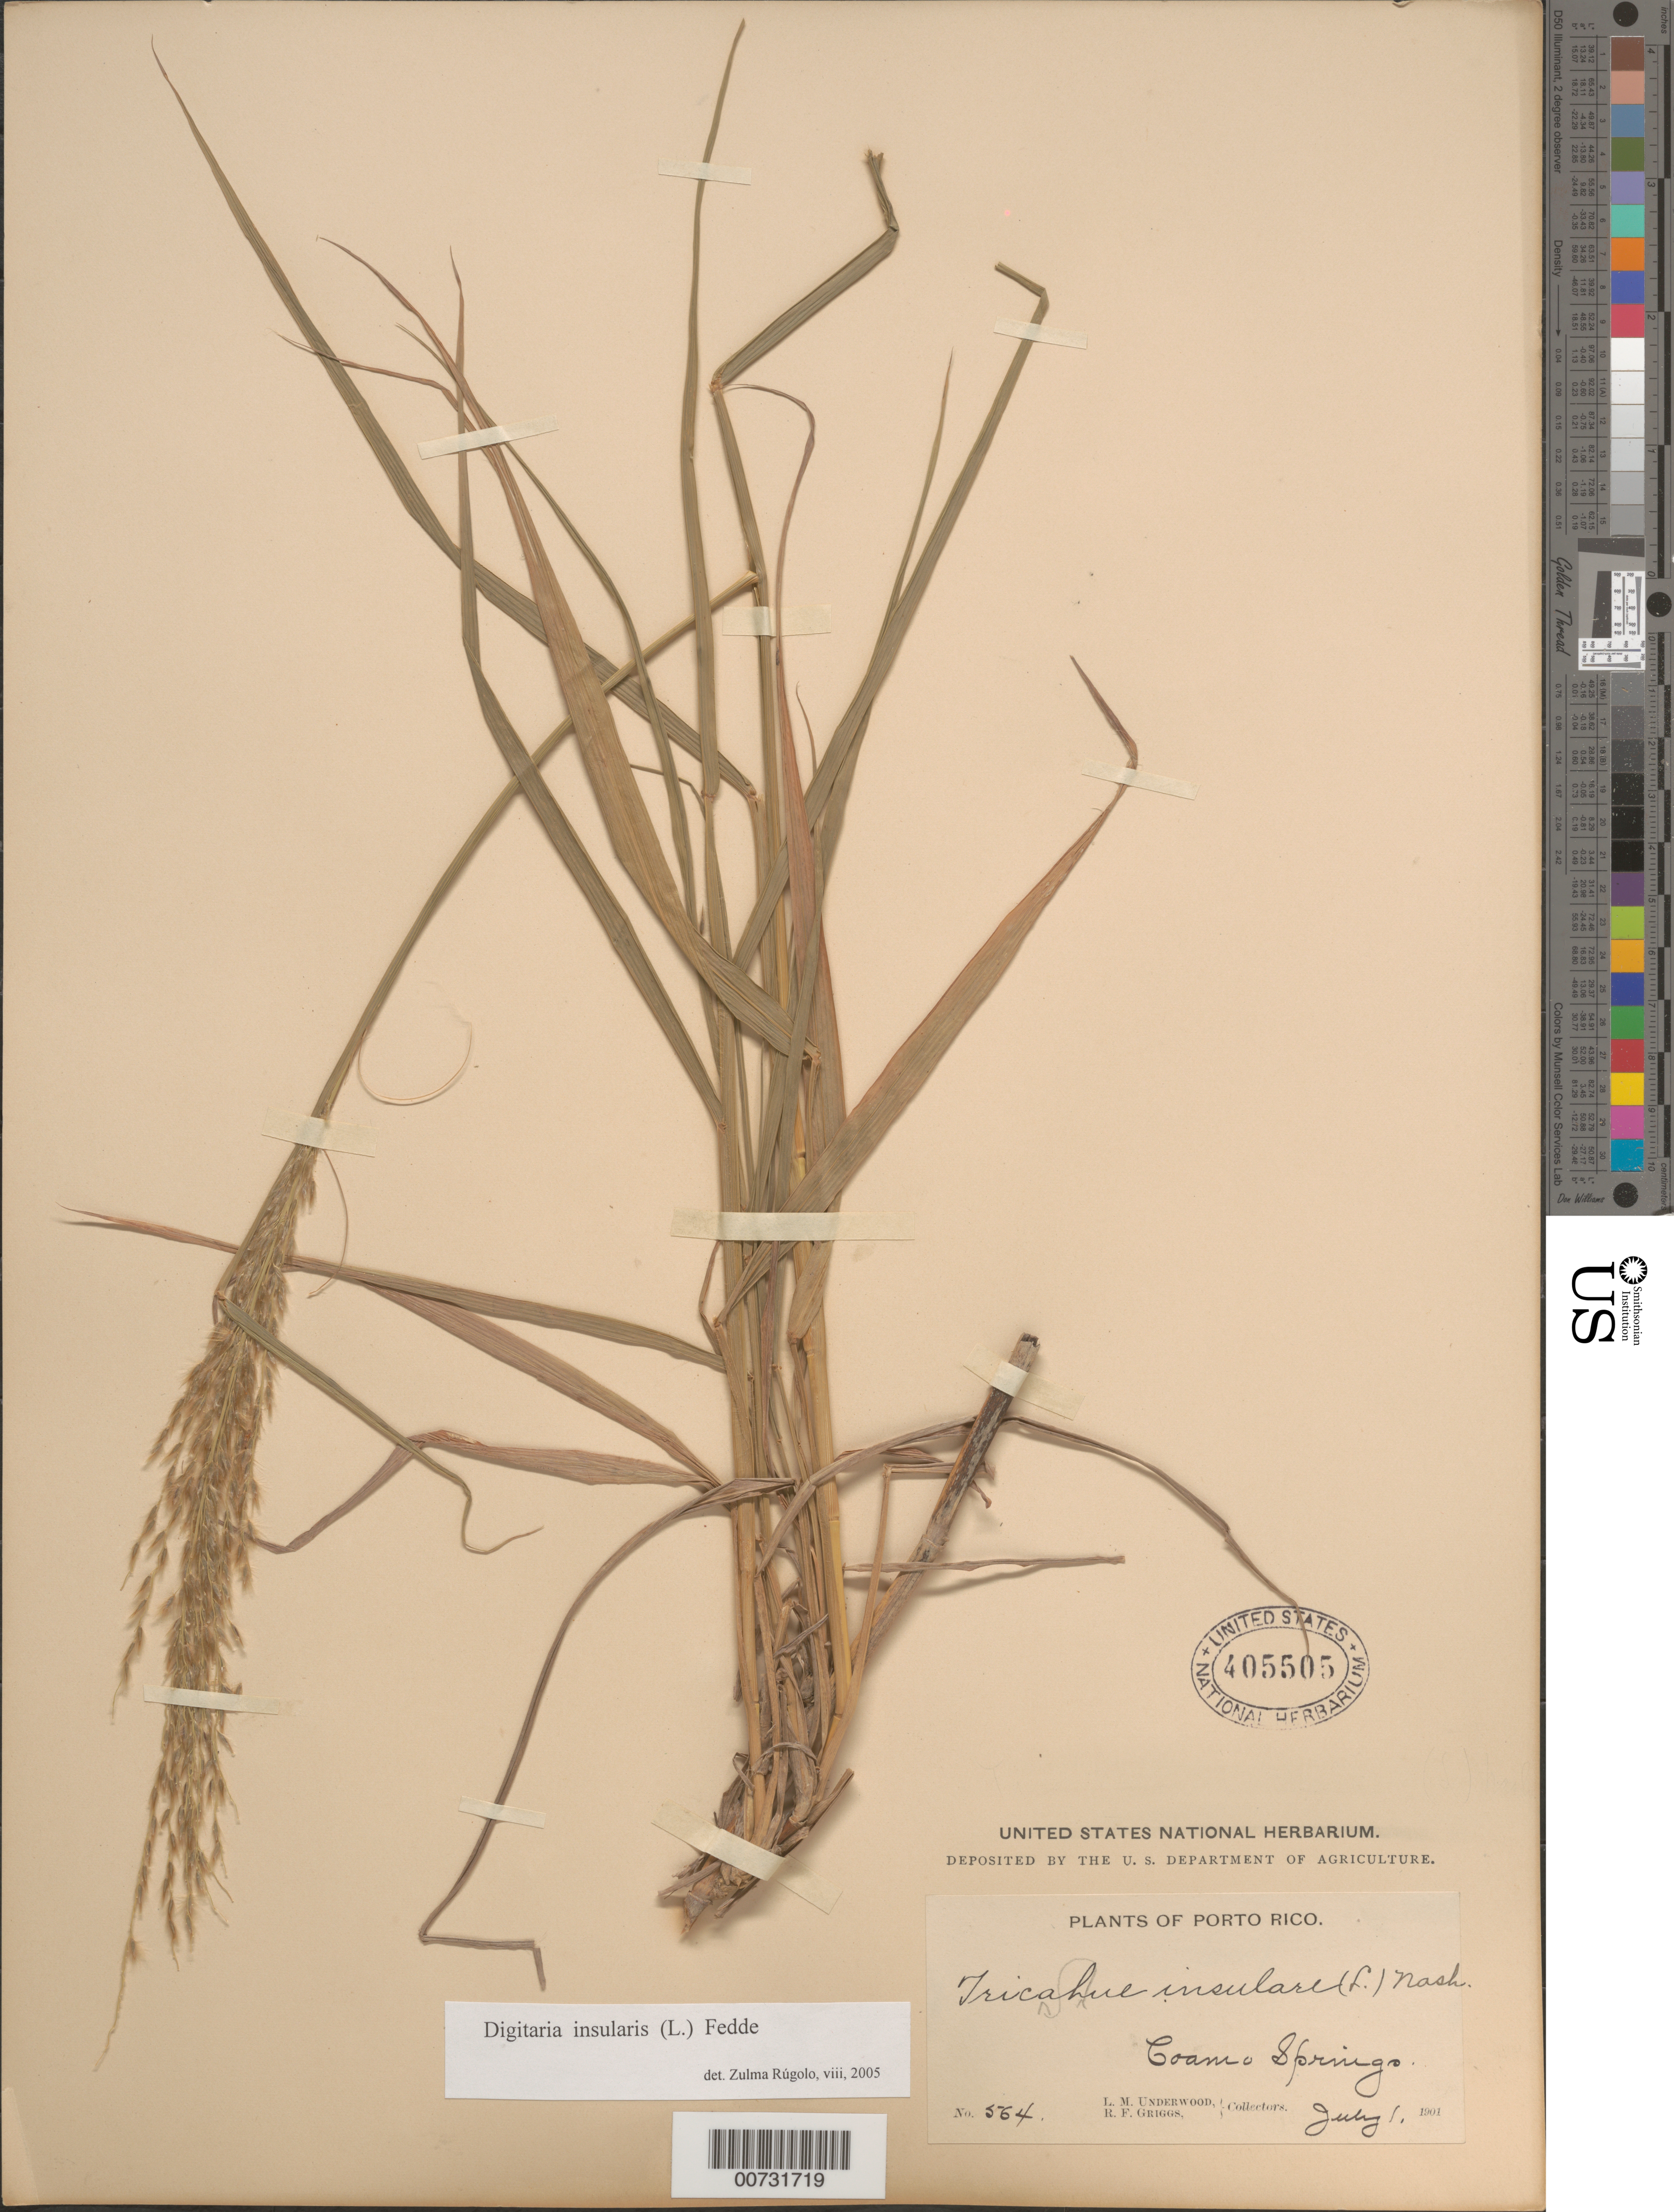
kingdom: Plantae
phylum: Tracheophyta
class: Liliopsida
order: Poales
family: Poaceae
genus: Digitaria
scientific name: Digitaria insularis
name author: (L.) Mez ex Ekman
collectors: L. M. Underwood & R. F. Griggs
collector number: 564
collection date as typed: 01 Jul 1901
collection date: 1901-07-01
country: Puerto Rico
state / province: Coamo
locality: Coamo Springs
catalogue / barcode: US 405505